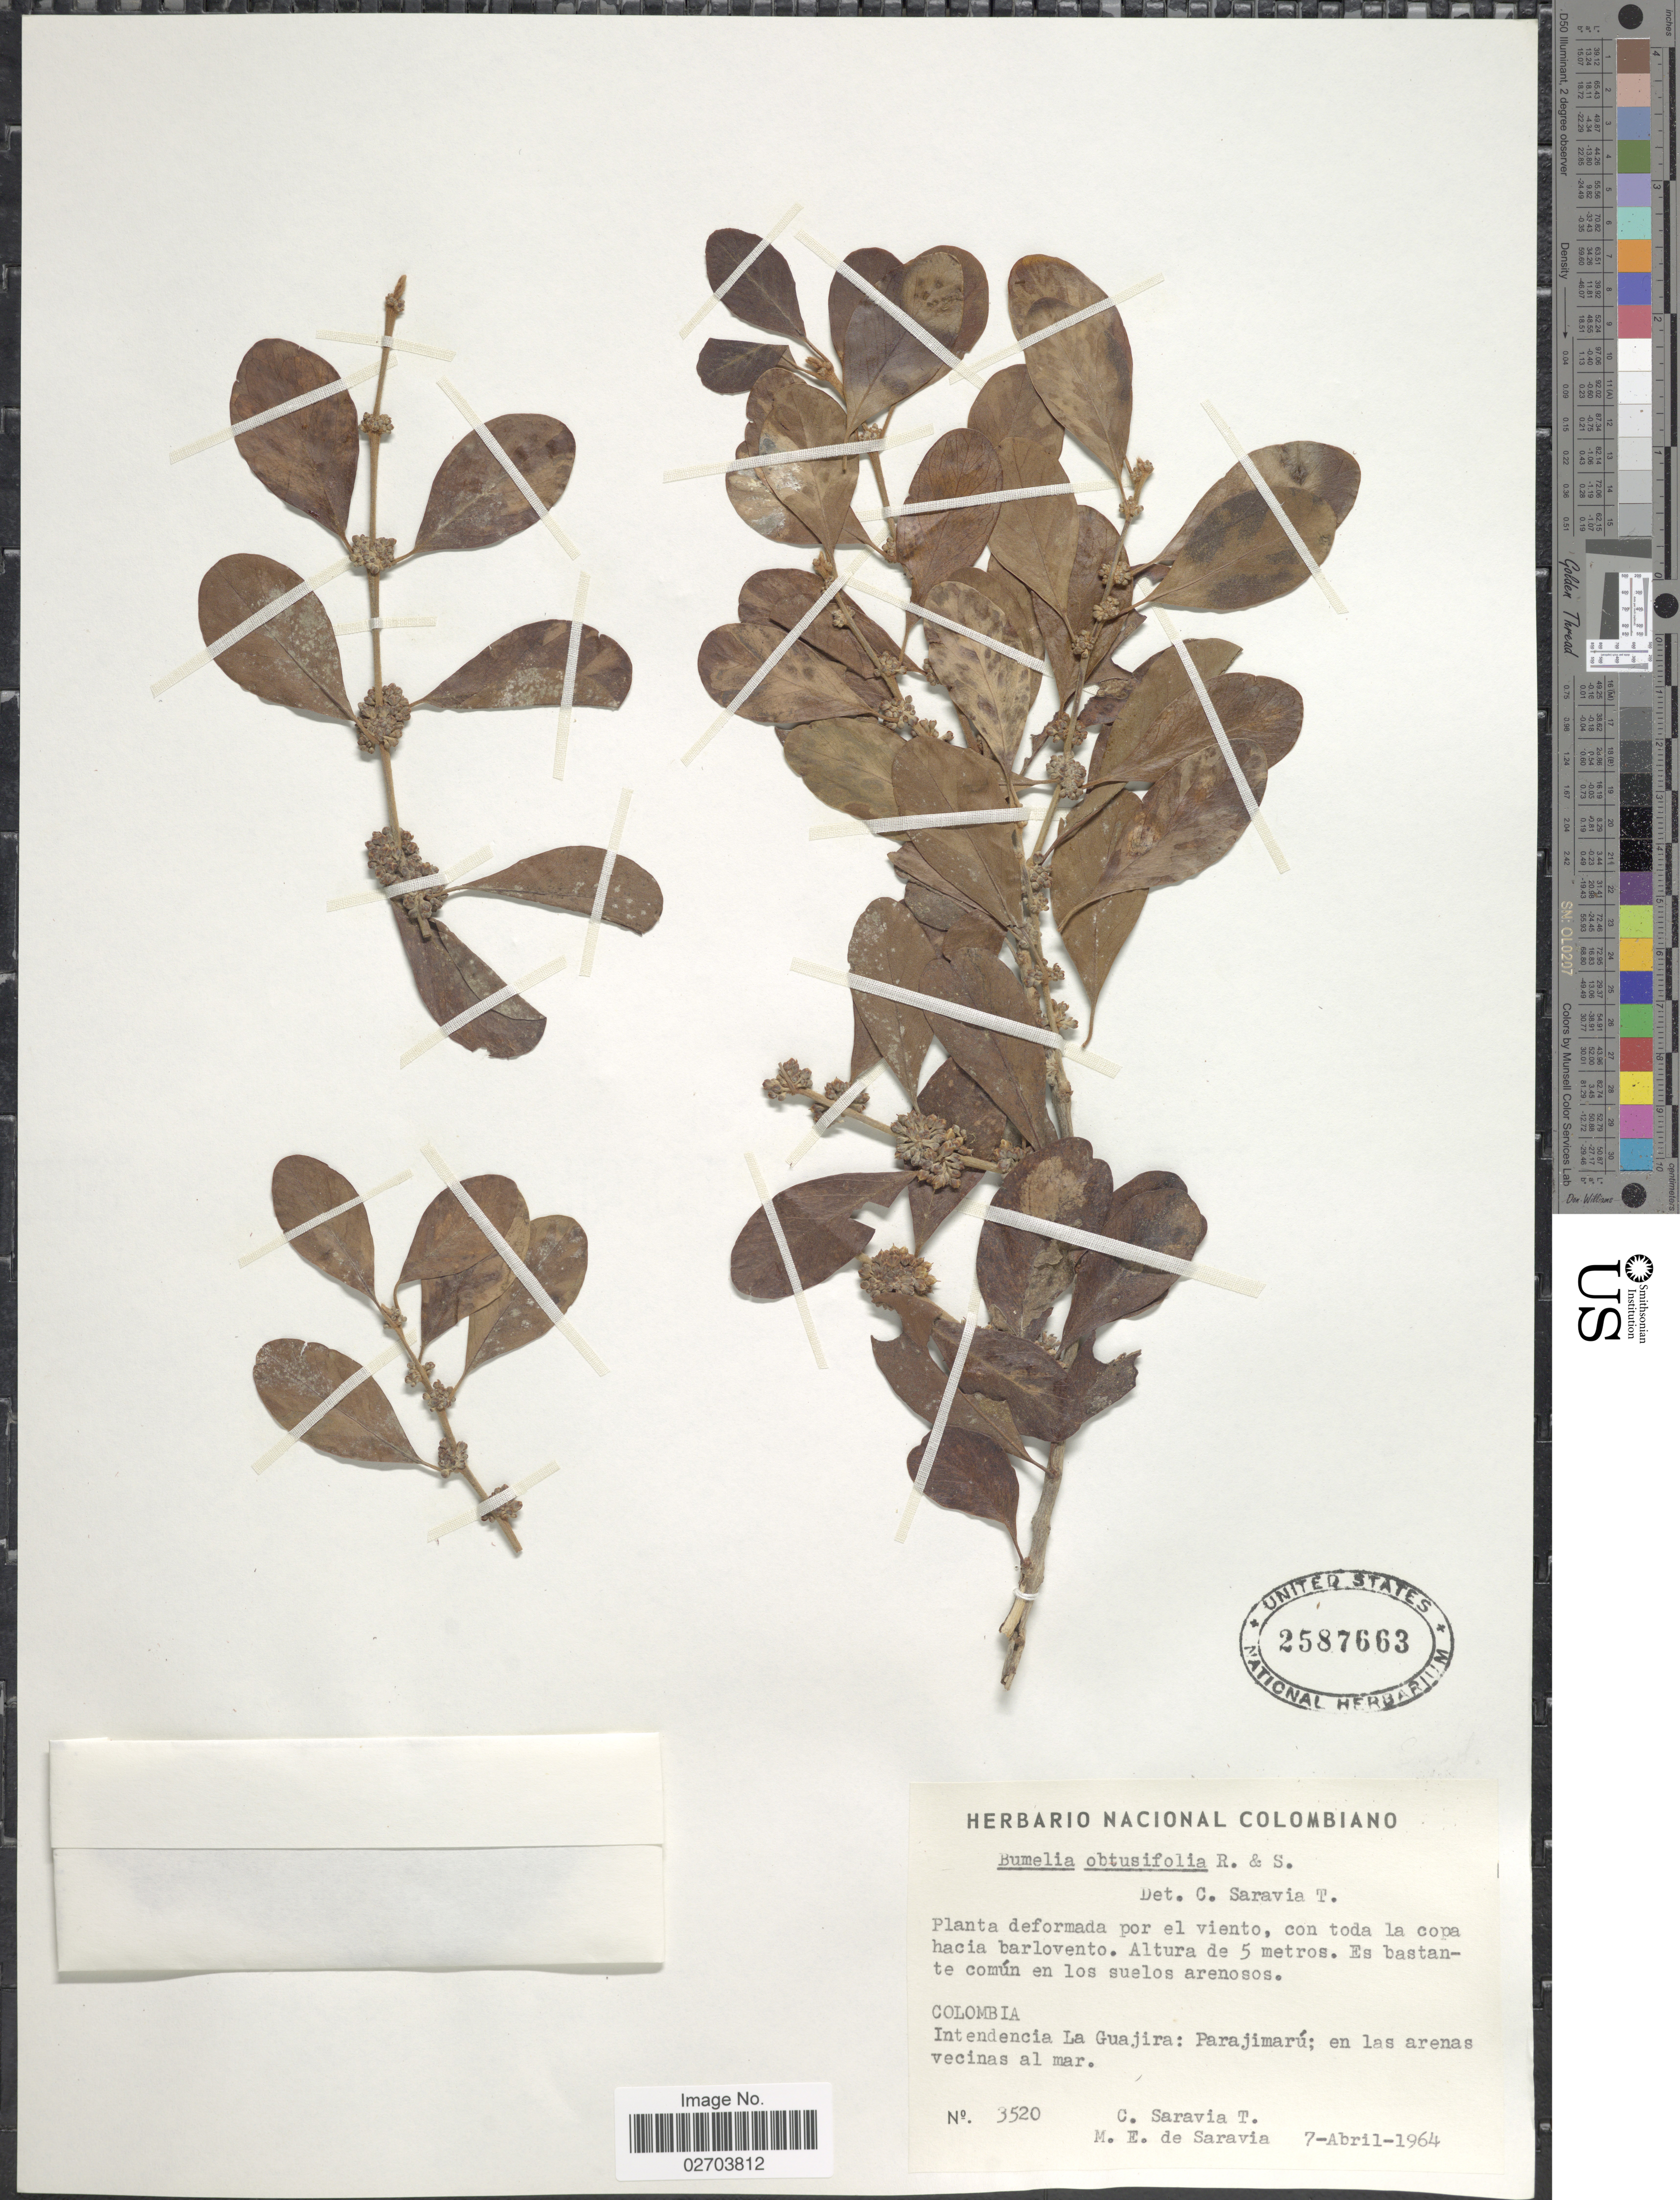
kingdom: Plantae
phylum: Tracheophyta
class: Magnoliopsida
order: Ericales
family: Sapotaceae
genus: Sideroxylon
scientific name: Sideroxylon obtusifolium subsp. buxifolium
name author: (Roem. & Schult.) T.D. Penn.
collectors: C. Saravia T. & M. E. Saravia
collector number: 3520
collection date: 1964-04-07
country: Colombia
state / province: La Guajira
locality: Intendencia La Guajira: Parajimaru; en las arenas vecinas al mar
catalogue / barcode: US 2587663